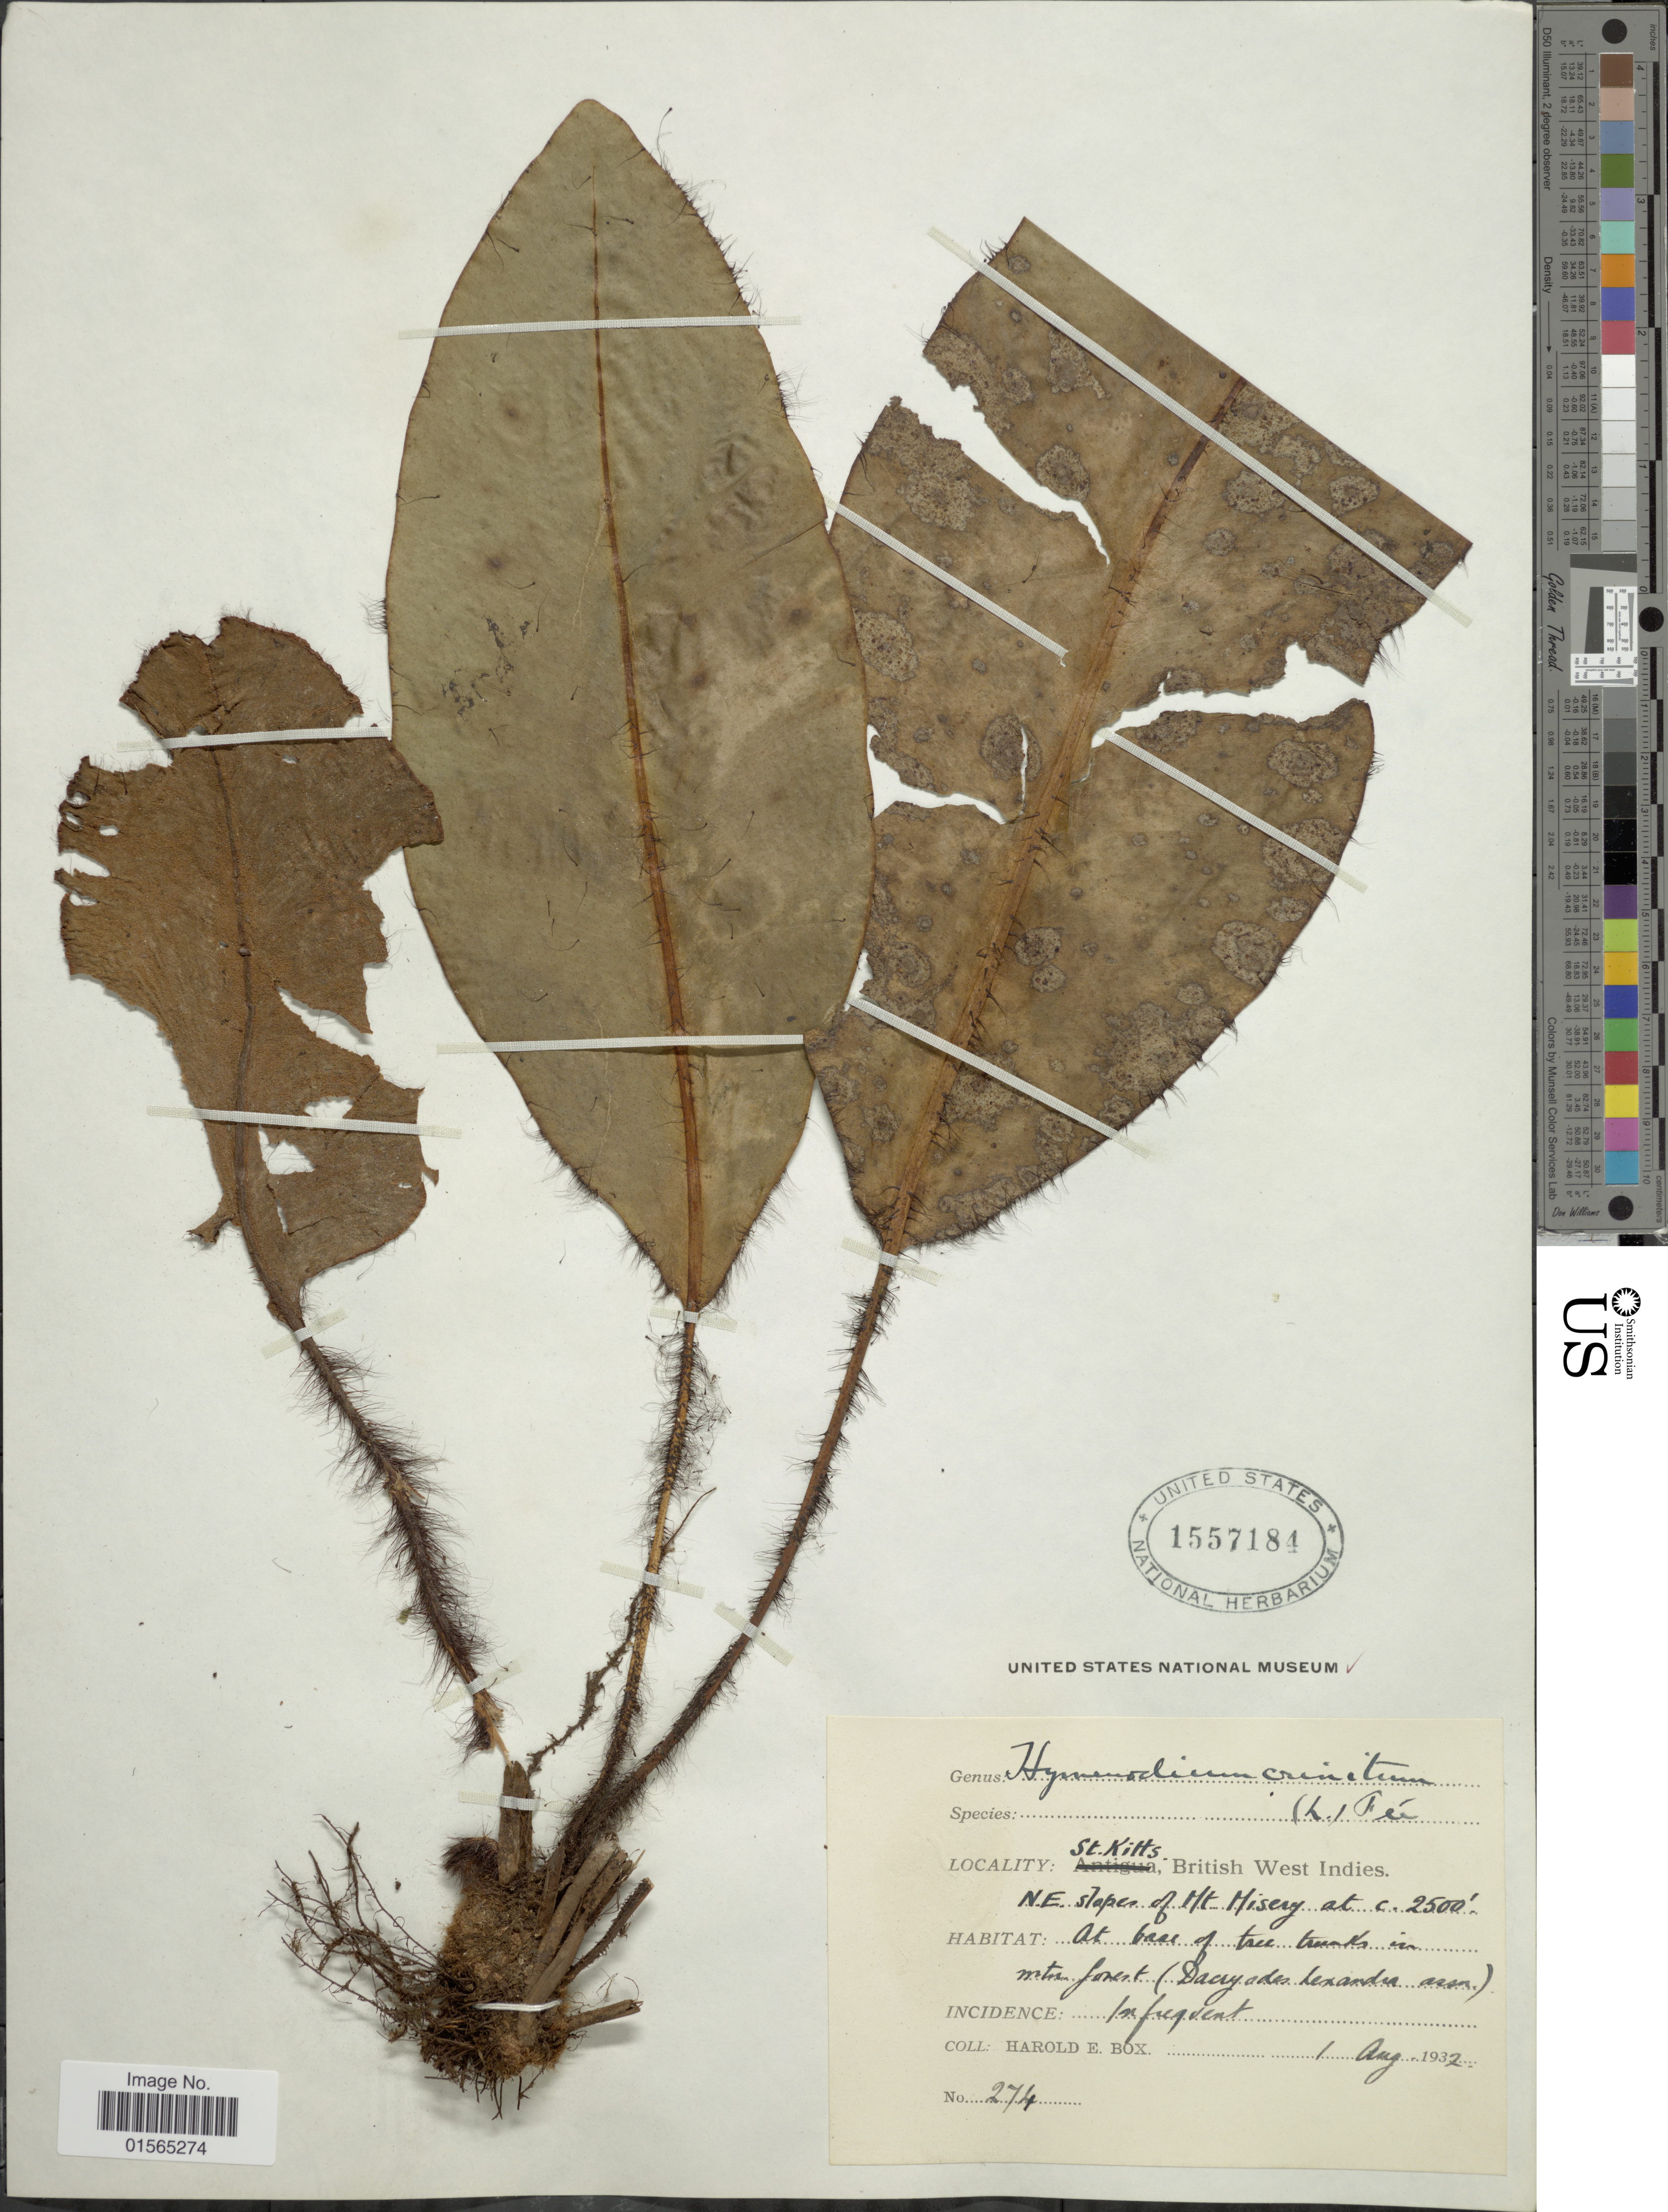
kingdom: Plantae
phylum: Tracheophyta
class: Polypodiopsida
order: Polypodiales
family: Dryopteridaceae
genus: Elaphoglossum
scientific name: Elaphoglossum crinitum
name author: (L.) Christ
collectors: H. E. Box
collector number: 274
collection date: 1932-08-01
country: St. Christopher-Nevis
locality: St. Kitts, British West Indies, N. E. slopes of Mt. Misery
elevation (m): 762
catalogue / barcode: US 1557184